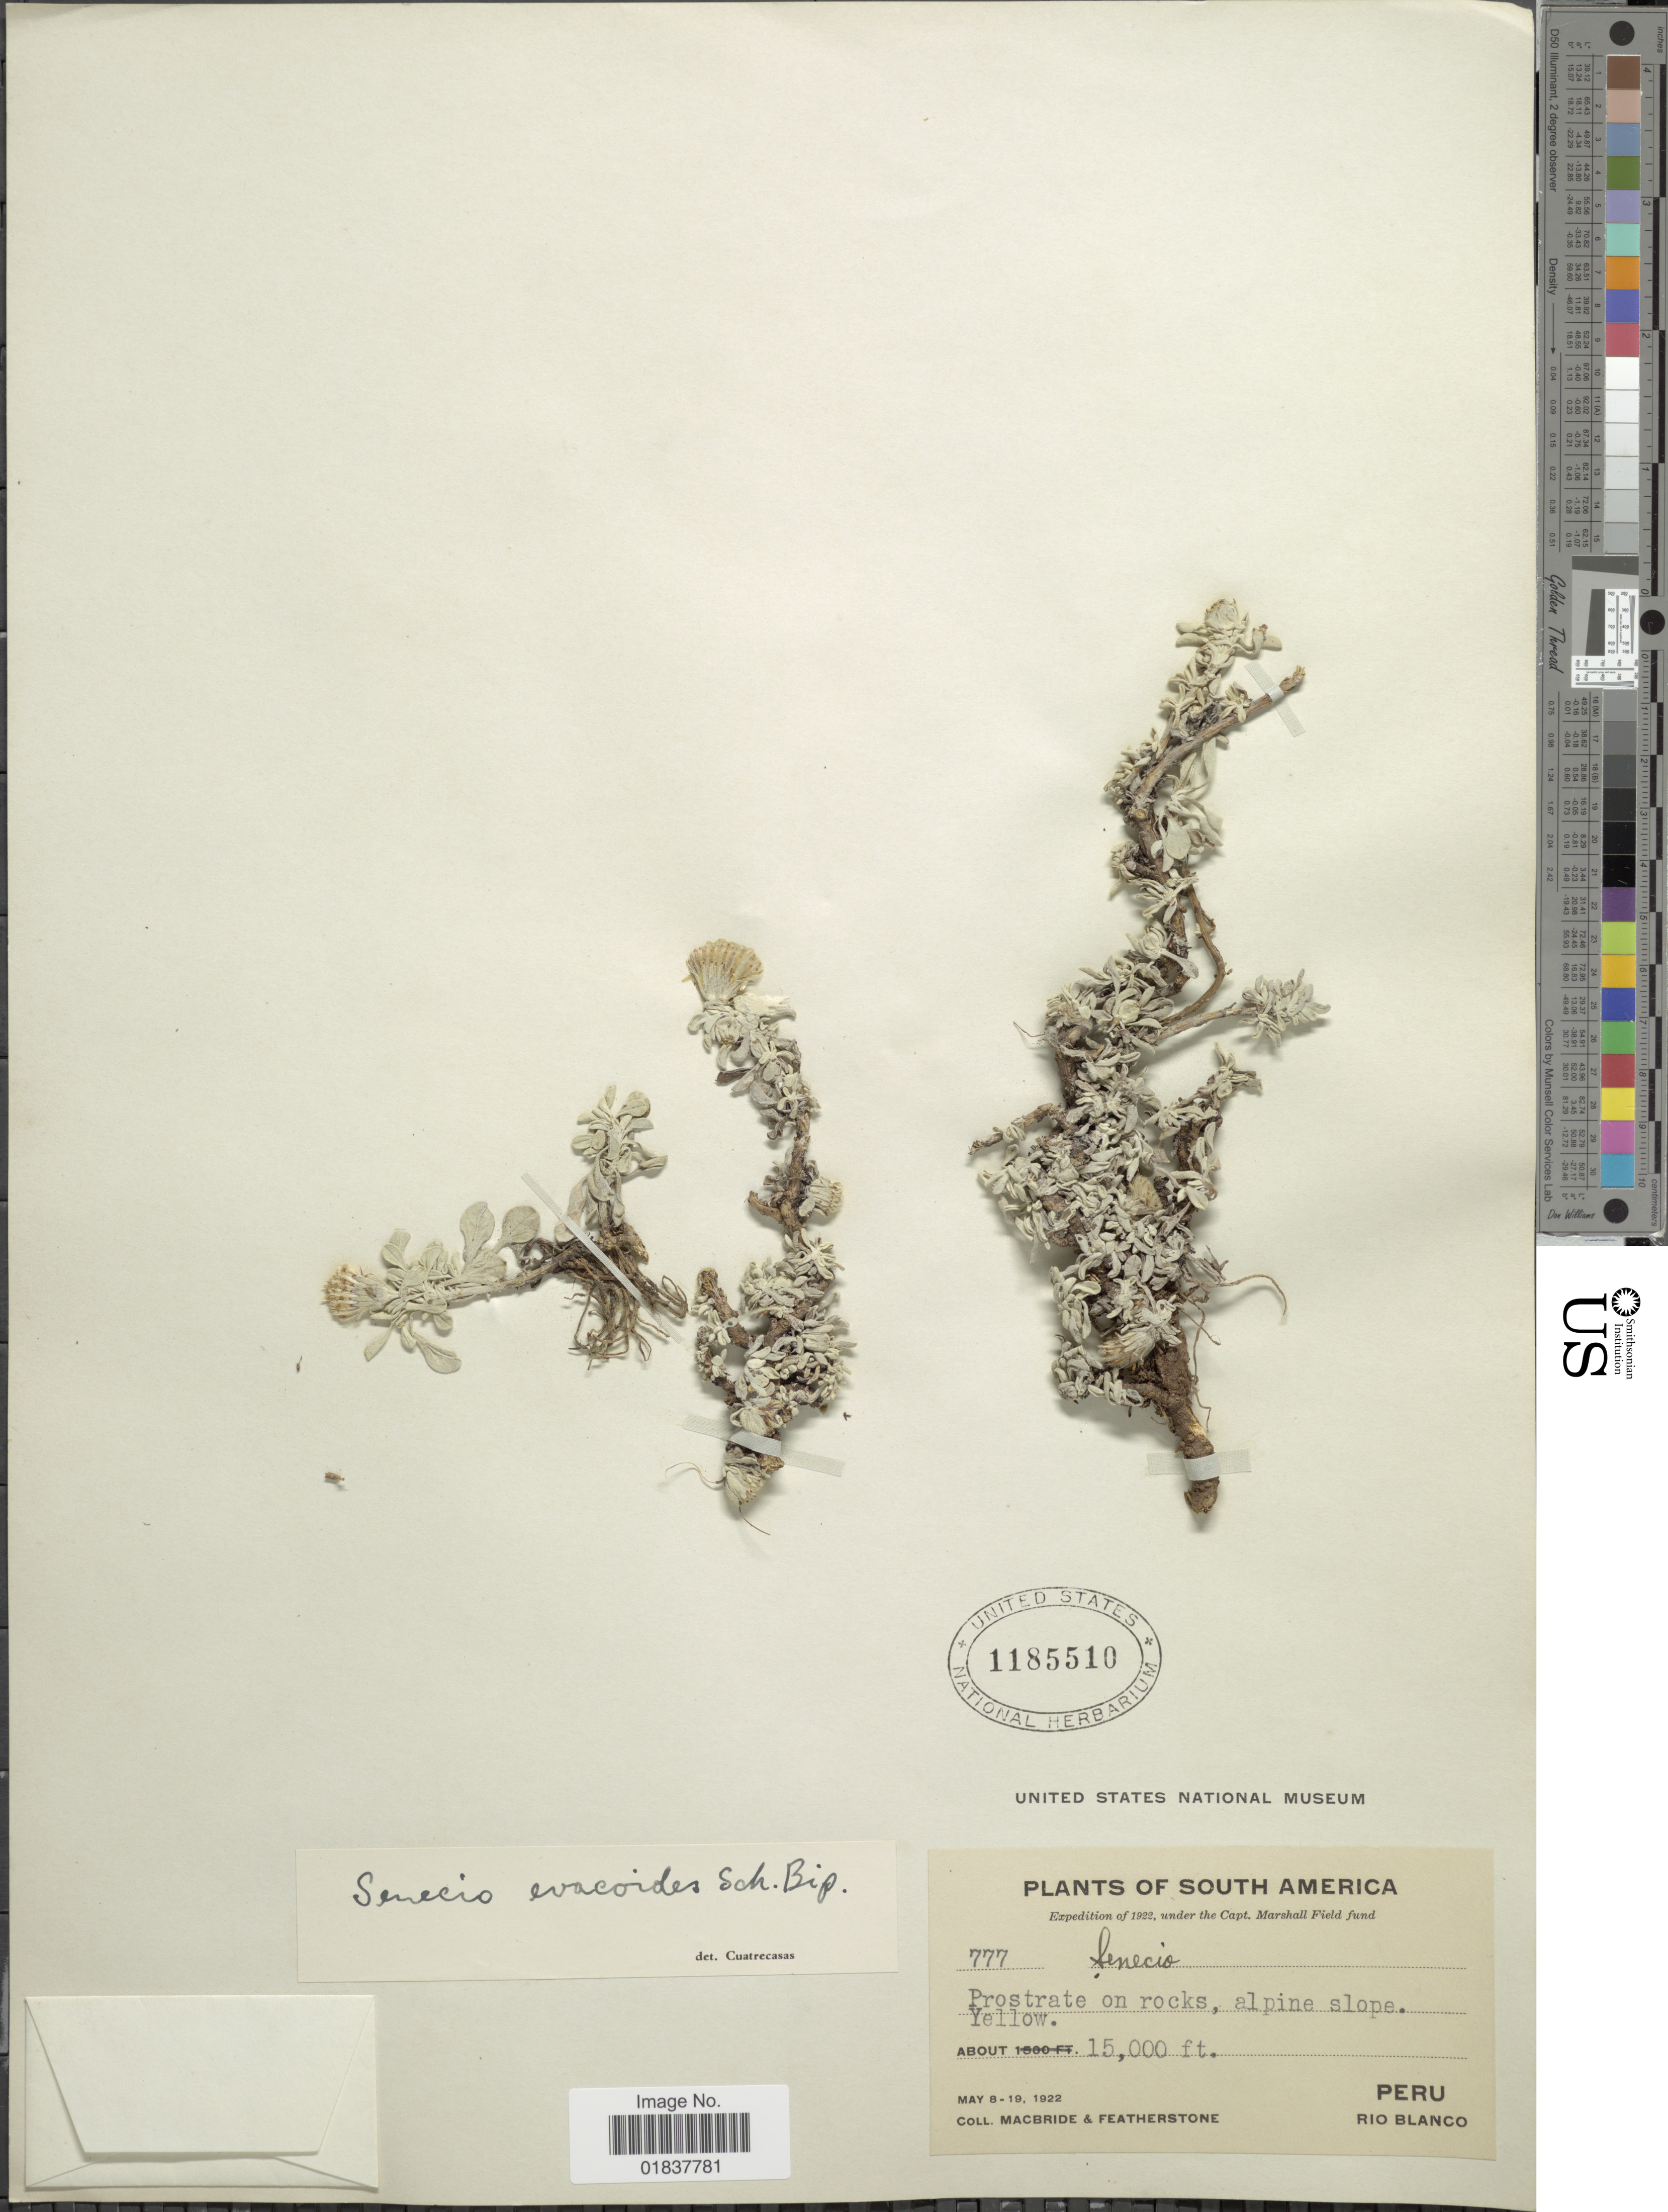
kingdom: Plantae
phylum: Tracheophyta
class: Magnoliopsida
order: Asterales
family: Asteraceae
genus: Senecio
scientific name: Senecio evacoides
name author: Sch. Bip.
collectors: Macbride, -- & -. Featherstone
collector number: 777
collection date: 1922-05-08/1922-05-19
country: Peru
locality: South America, Rio Blanco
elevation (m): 457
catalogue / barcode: US 1185510